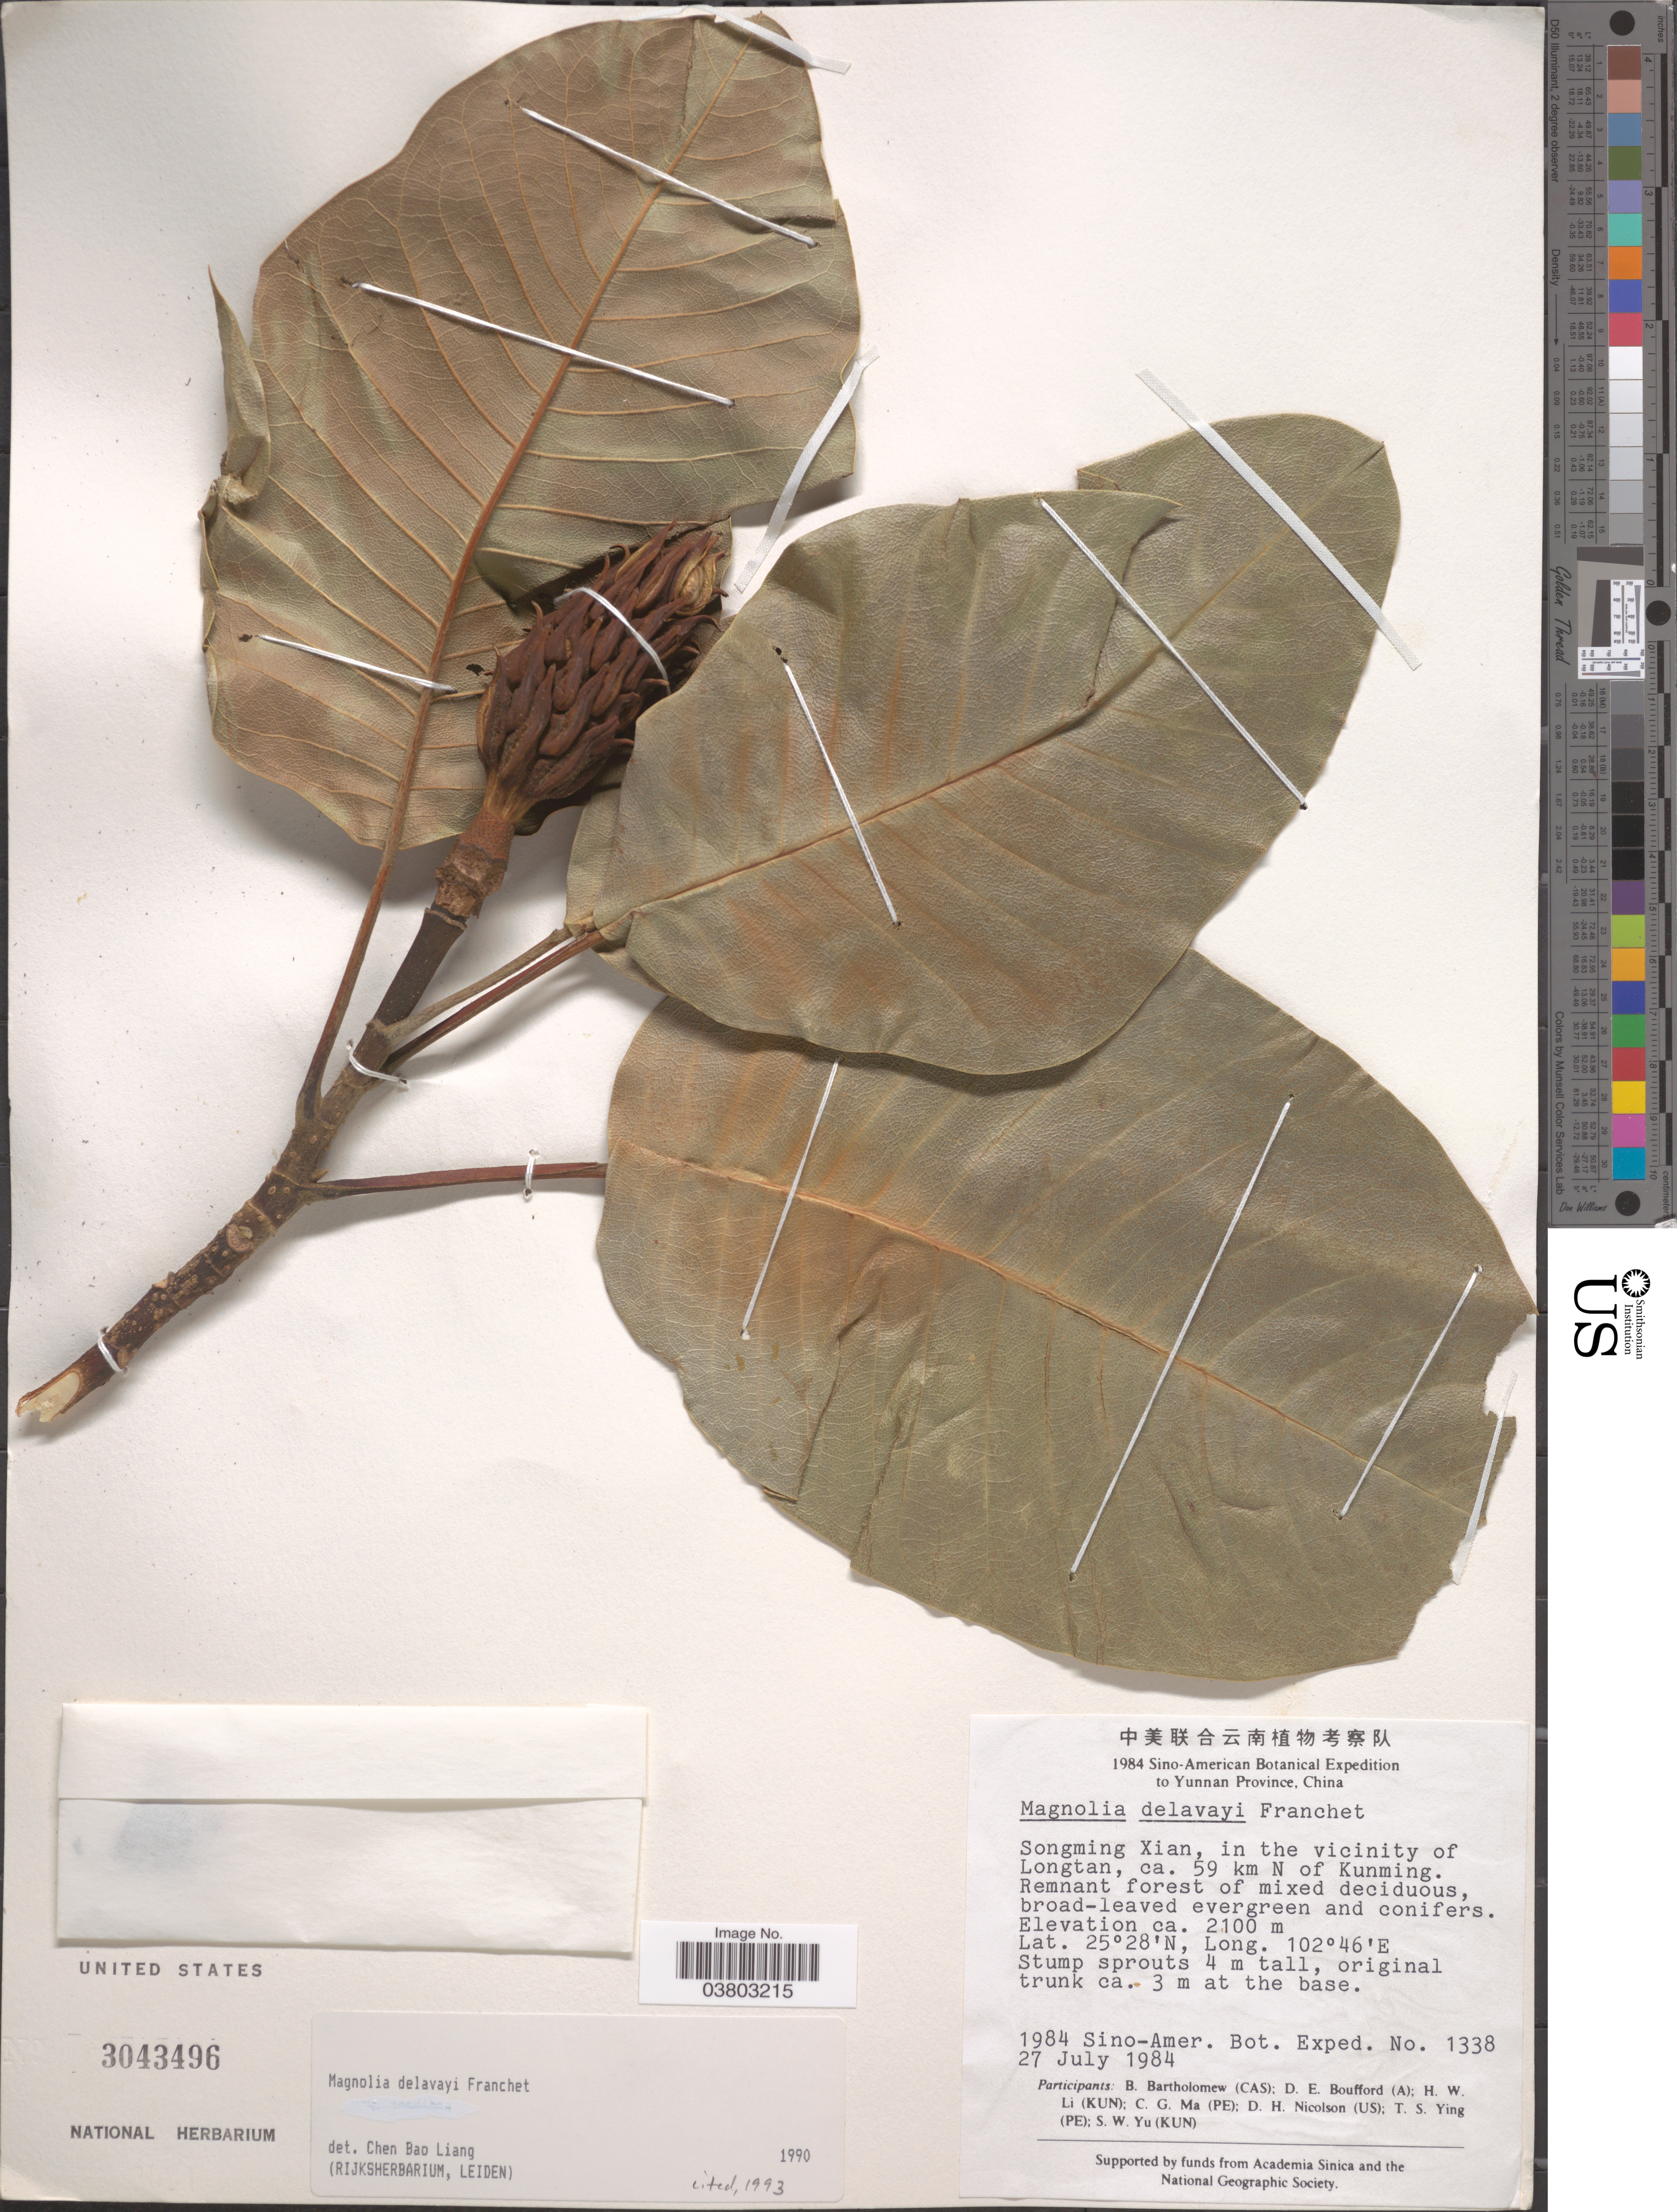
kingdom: Plantae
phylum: Tracheophyta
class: Magnoliopsida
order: Magnoliales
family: Magnoliaceae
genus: Magnolia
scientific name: Magnolia delavayi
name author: Franch.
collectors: Sino-Amer. Bot. Exped. 1984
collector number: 1338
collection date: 1984-07-27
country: China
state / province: Yunnan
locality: Songming Xian, in the vicinity of Longtan, ca. 59 km N of Kunming.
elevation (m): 2100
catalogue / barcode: US 3043496